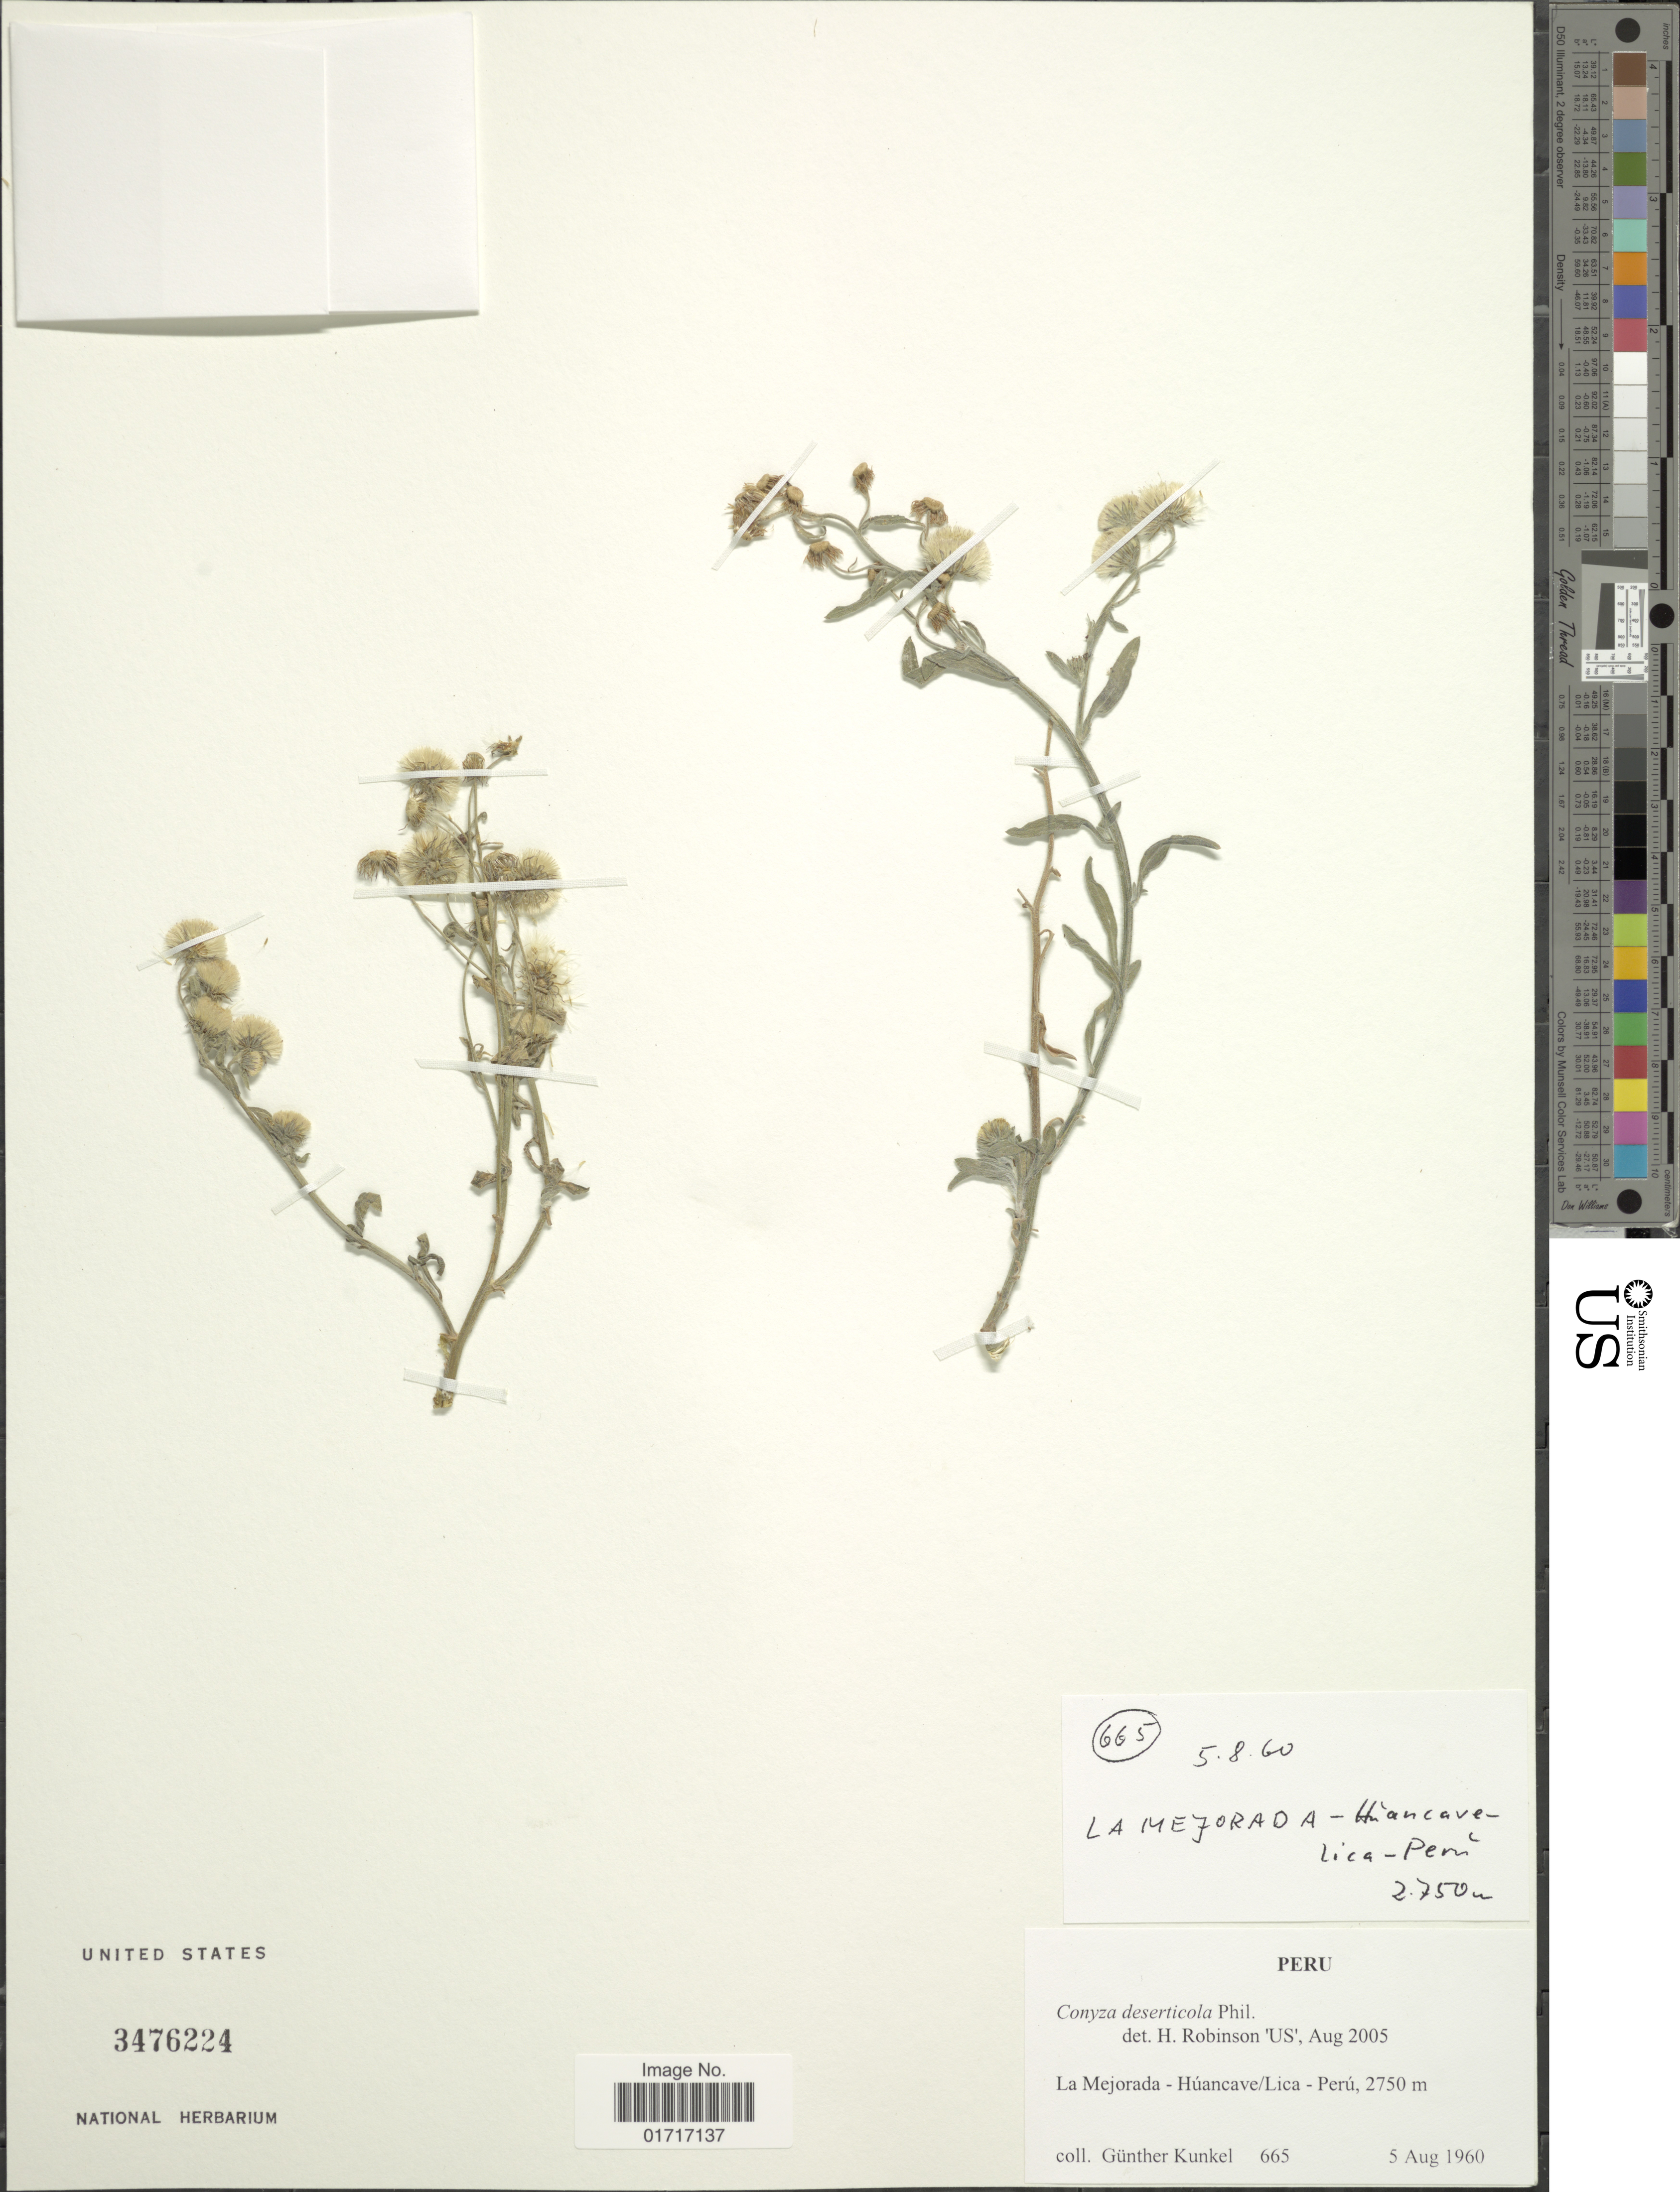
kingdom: Plantae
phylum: Tracheophyta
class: Magnoliopsida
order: Asterales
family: Asteraceae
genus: Conyza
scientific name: Conyza deserticola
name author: Phil.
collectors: G. Kunkel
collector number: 665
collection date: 1960-08-05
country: Peru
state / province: Huancavelica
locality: La Mejorada - Huancave/Lica - Peru.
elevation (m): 2750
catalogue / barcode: US 3476224